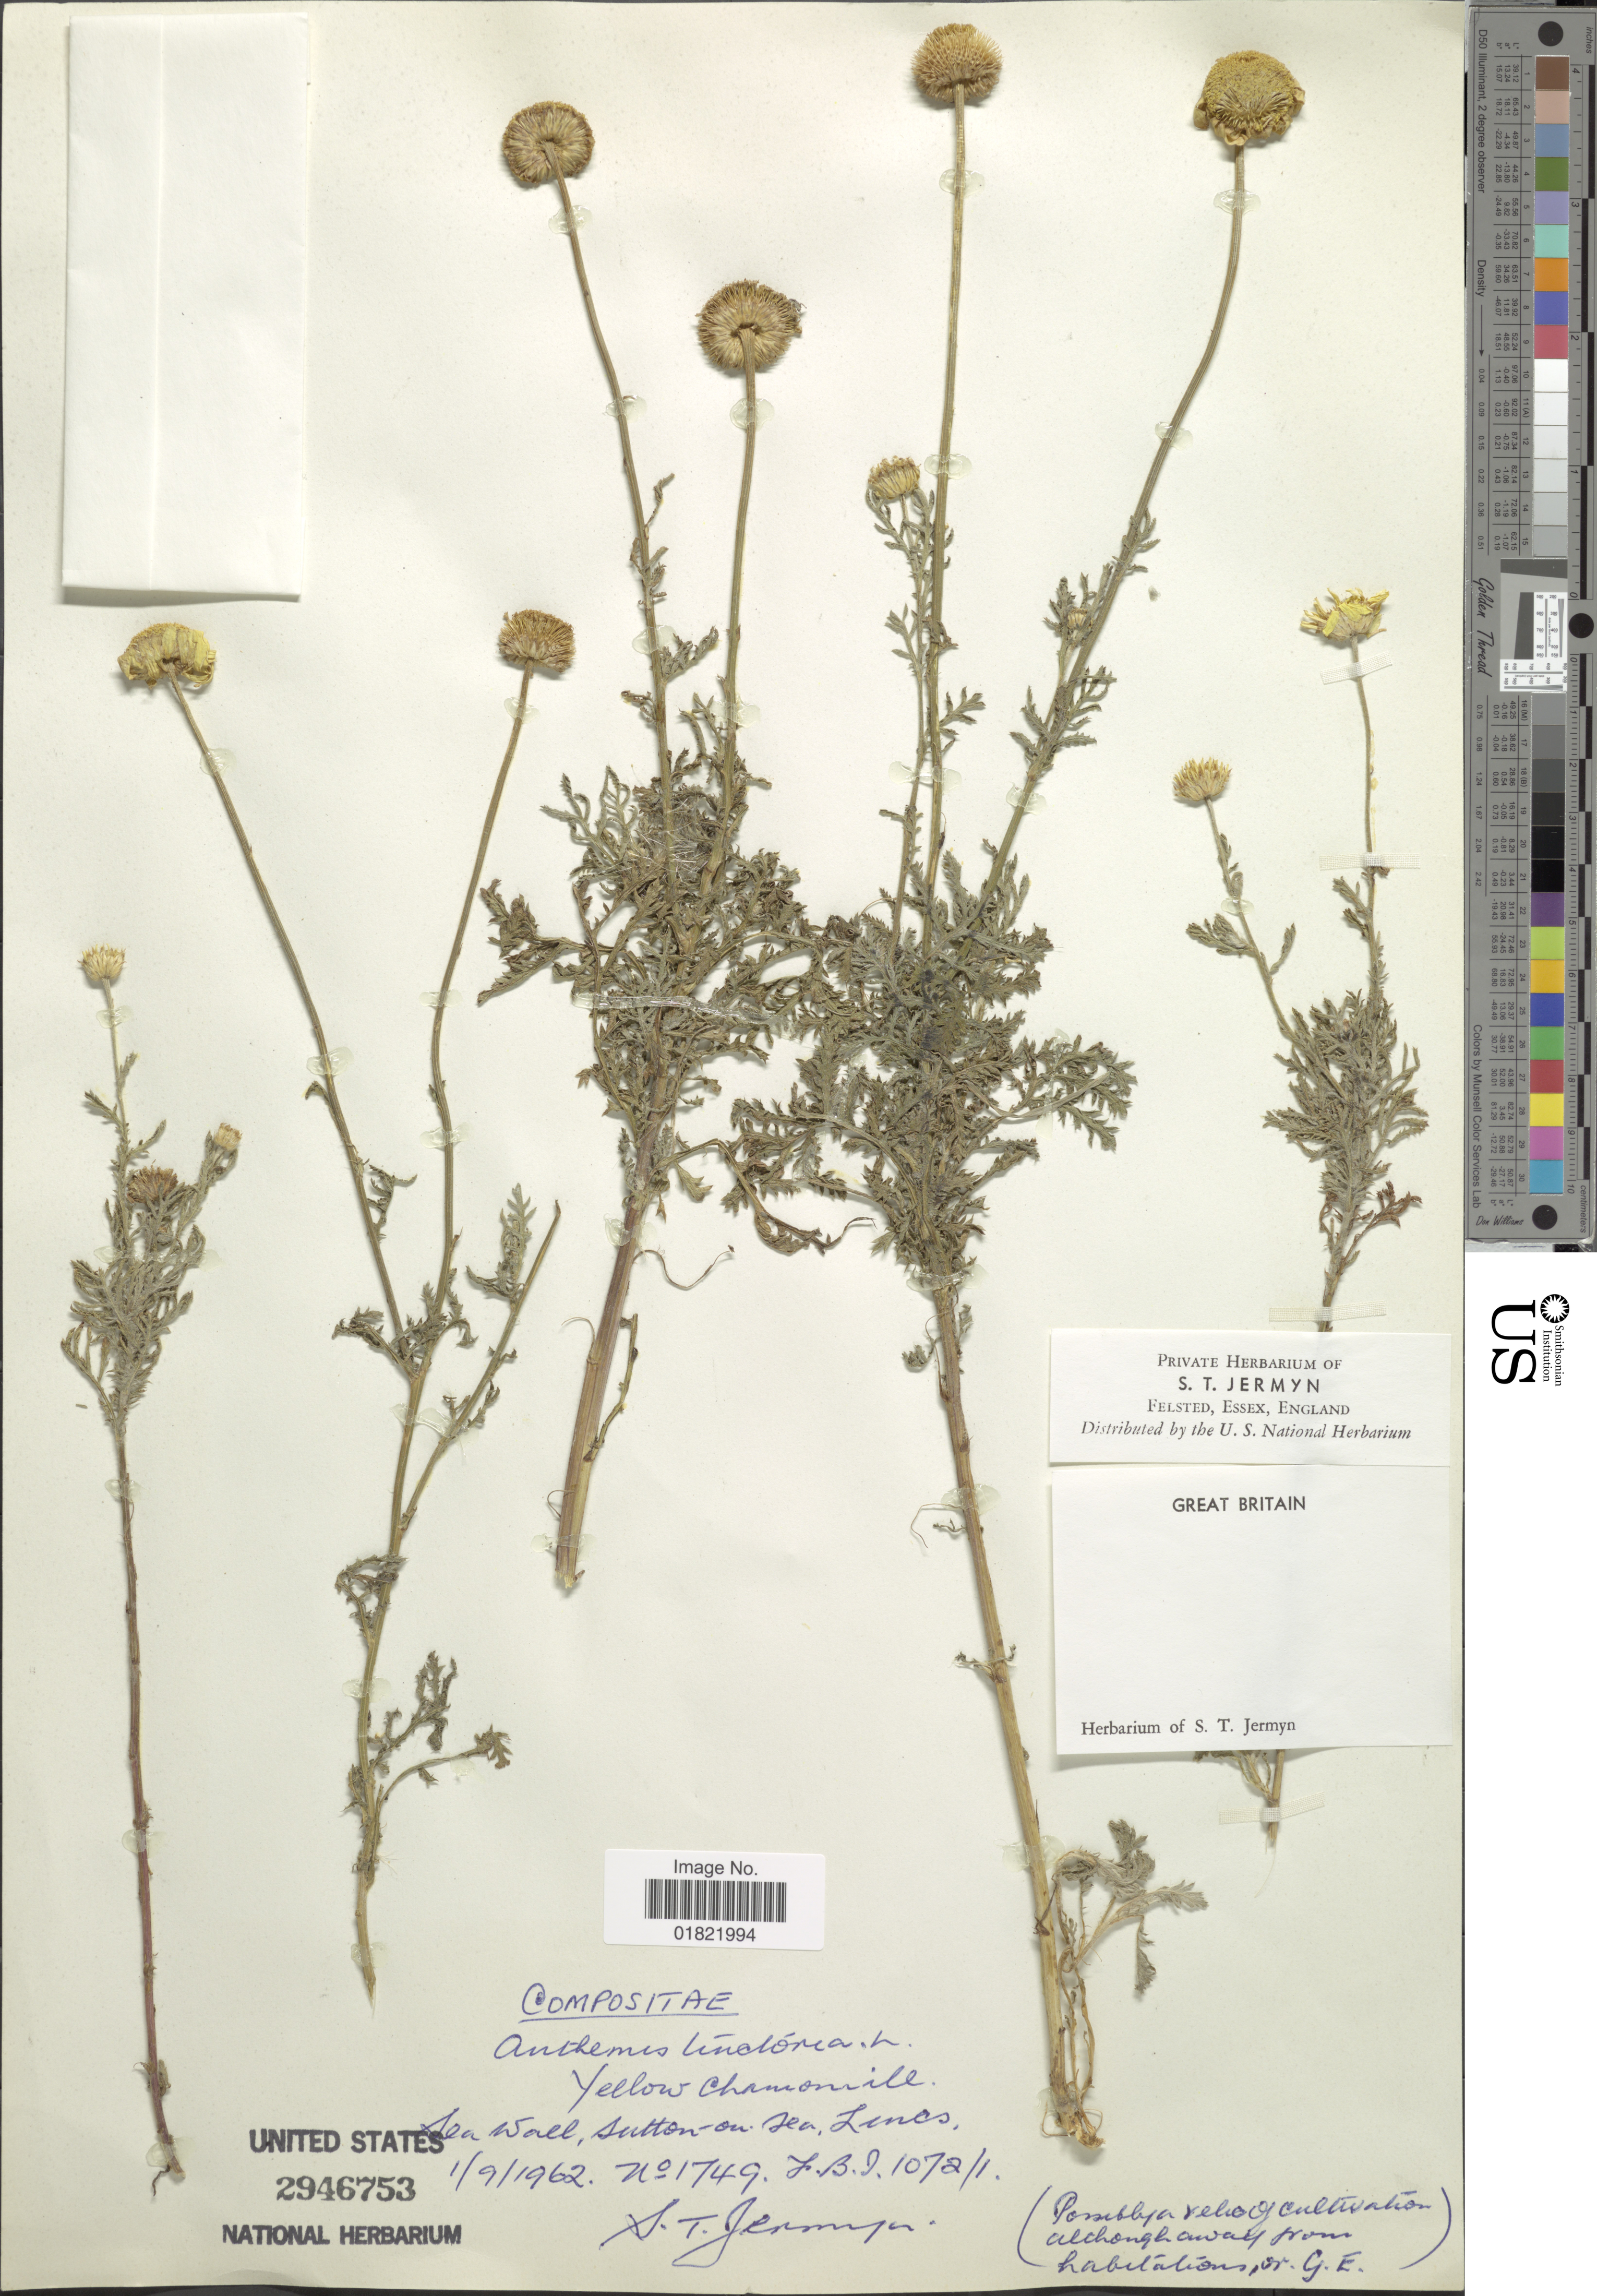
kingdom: Plantae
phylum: Tracheophyta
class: Magnoliopsida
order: Asterales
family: Asteraceae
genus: Anthemis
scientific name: Anthemis tinctoria 'Wargrave'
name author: L.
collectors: S. Jermyn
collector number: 1749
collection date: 1962-09-01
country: United Kingdom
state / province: England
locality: Great Britain, Sea Wall, Sutton on Sea, Lincs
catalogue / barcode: US 2946753